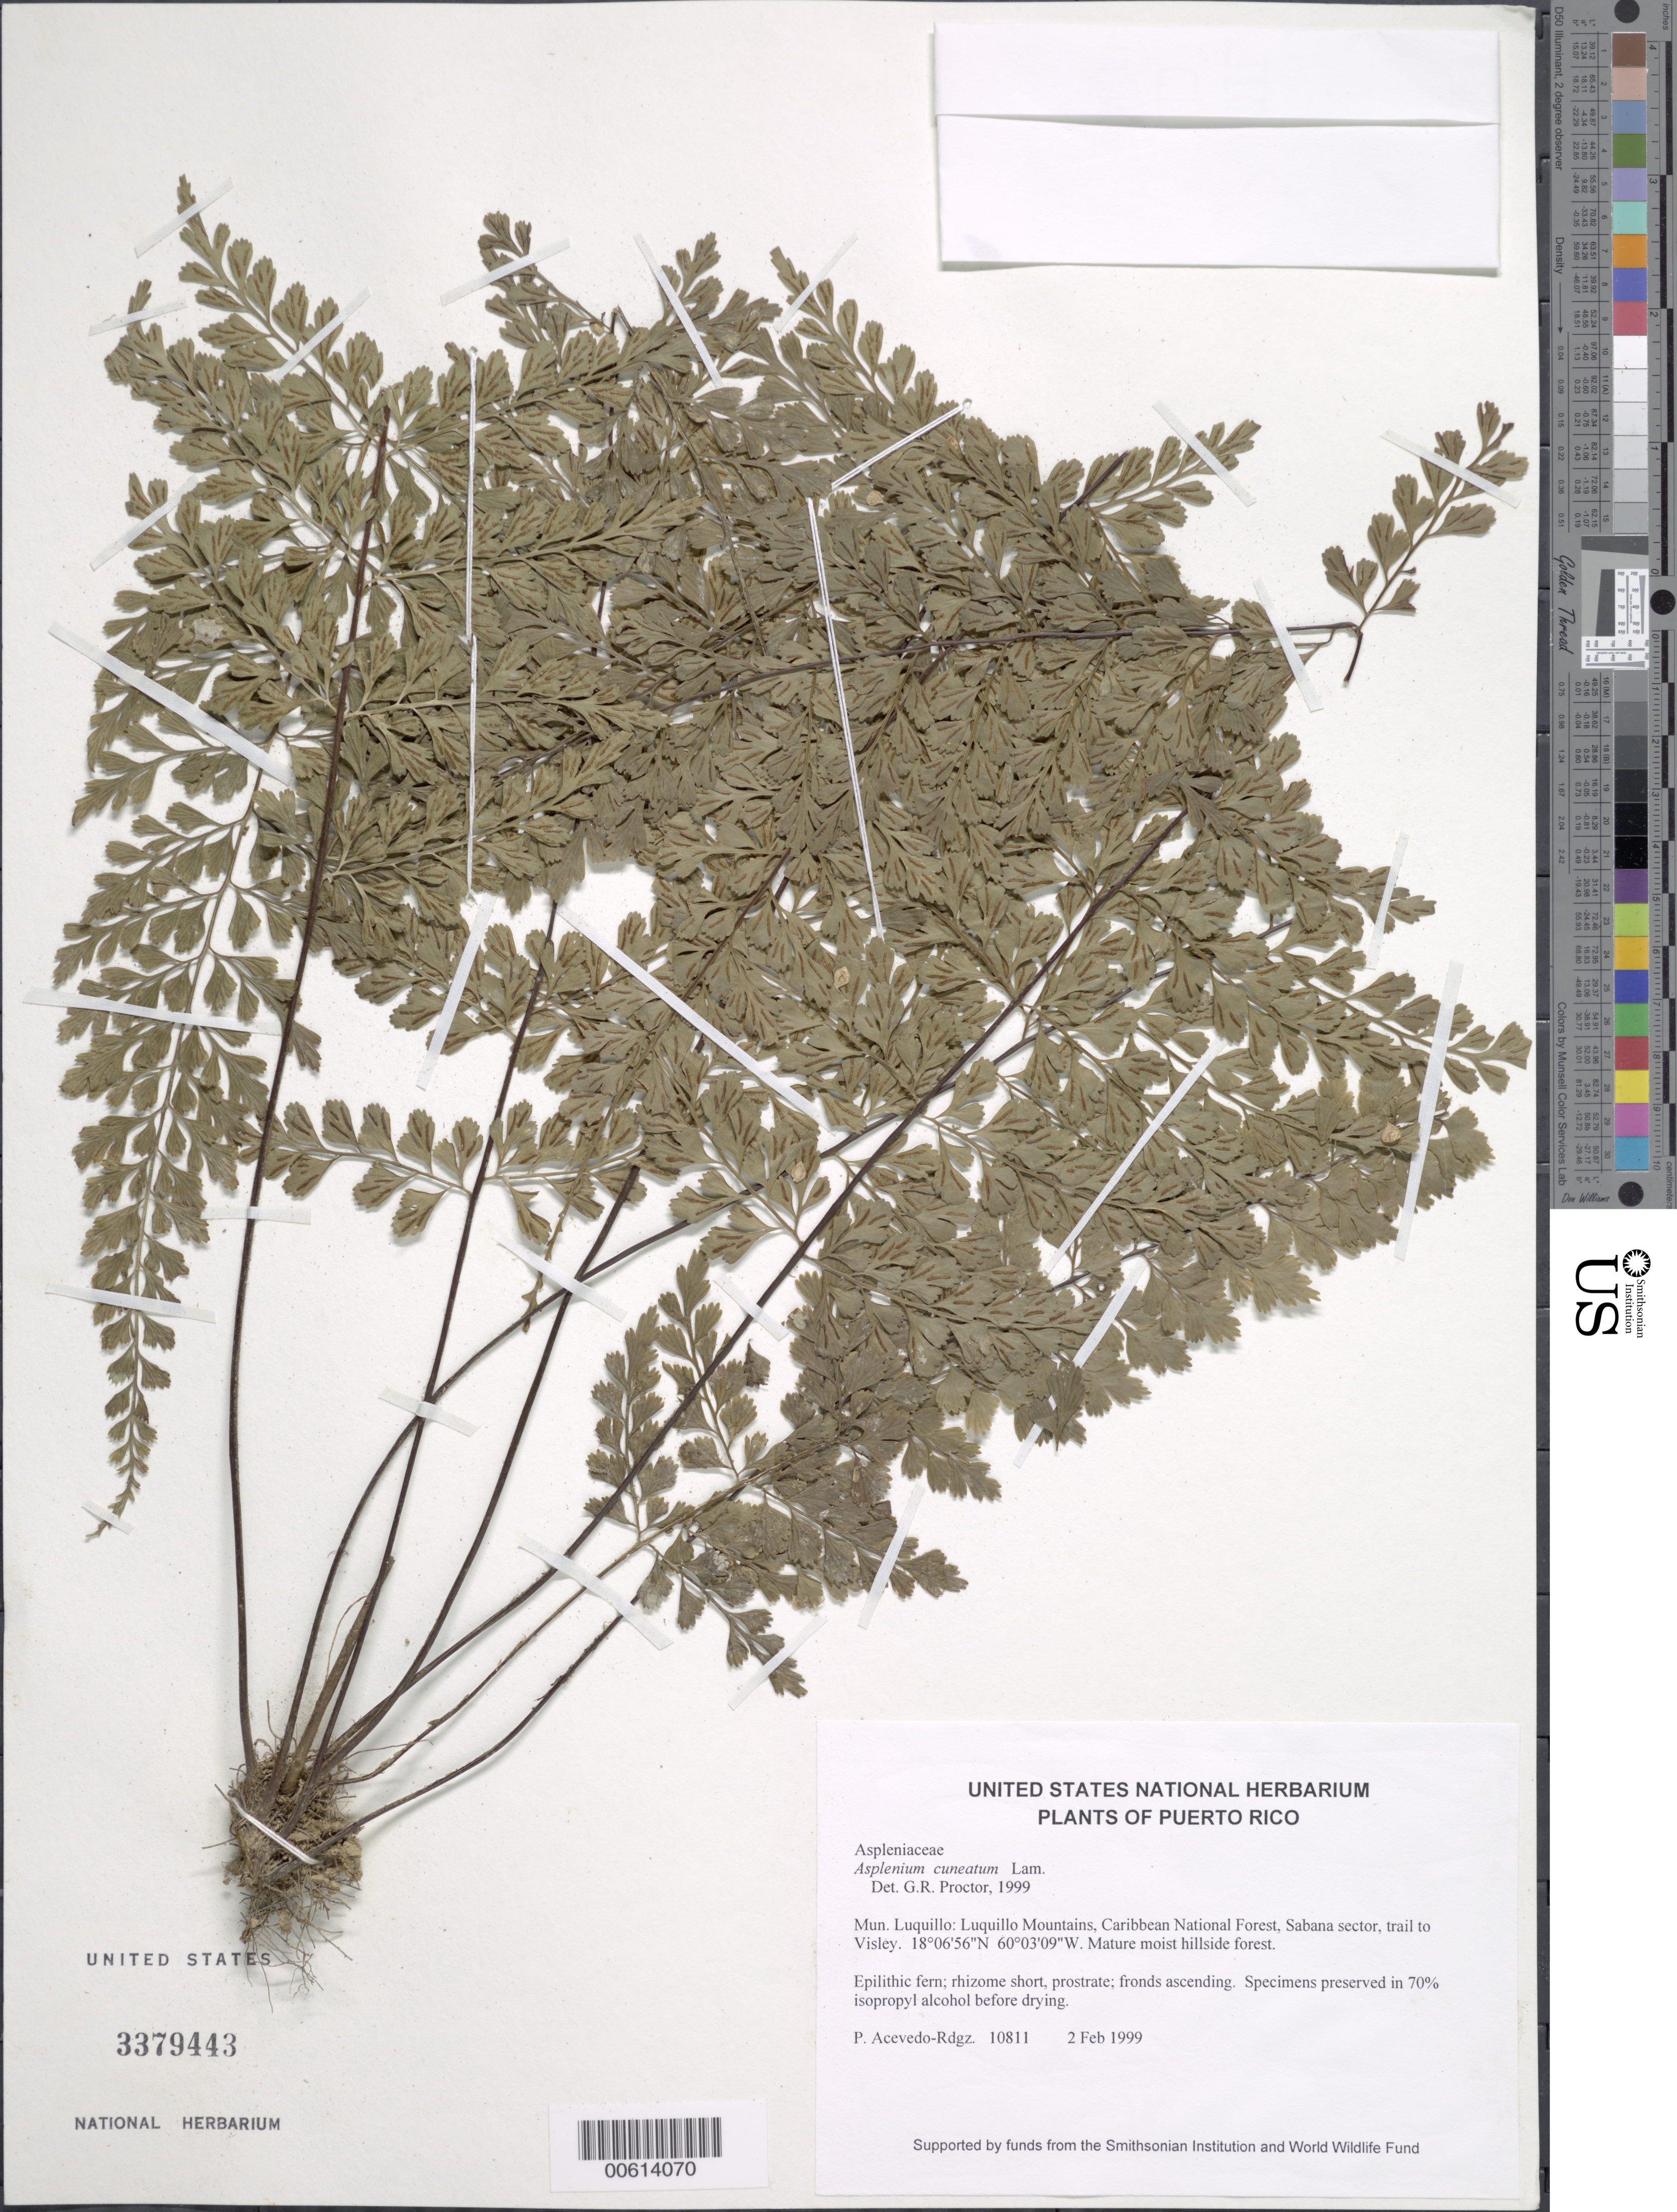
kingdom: Plantae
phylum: Tracheophyta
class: Polypodiopsida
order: Polypodiales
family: Aspleniaceae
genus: Asplenium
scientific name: Asplenium cuneatum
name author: Lam.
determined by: Proctor, G. R.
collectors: P. Acevedo-Rodr.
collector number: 10811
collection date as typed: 02 Feb 1999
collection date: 1999-02-02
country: Puerto Rico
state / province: Luquillo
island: Puerto Rico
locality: Luquillo: Luquillo Mountains, Caribbean National Forest, Sabana sector, trail to Visley.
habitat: Mature moist hillside forest.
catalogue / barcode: US 3379443